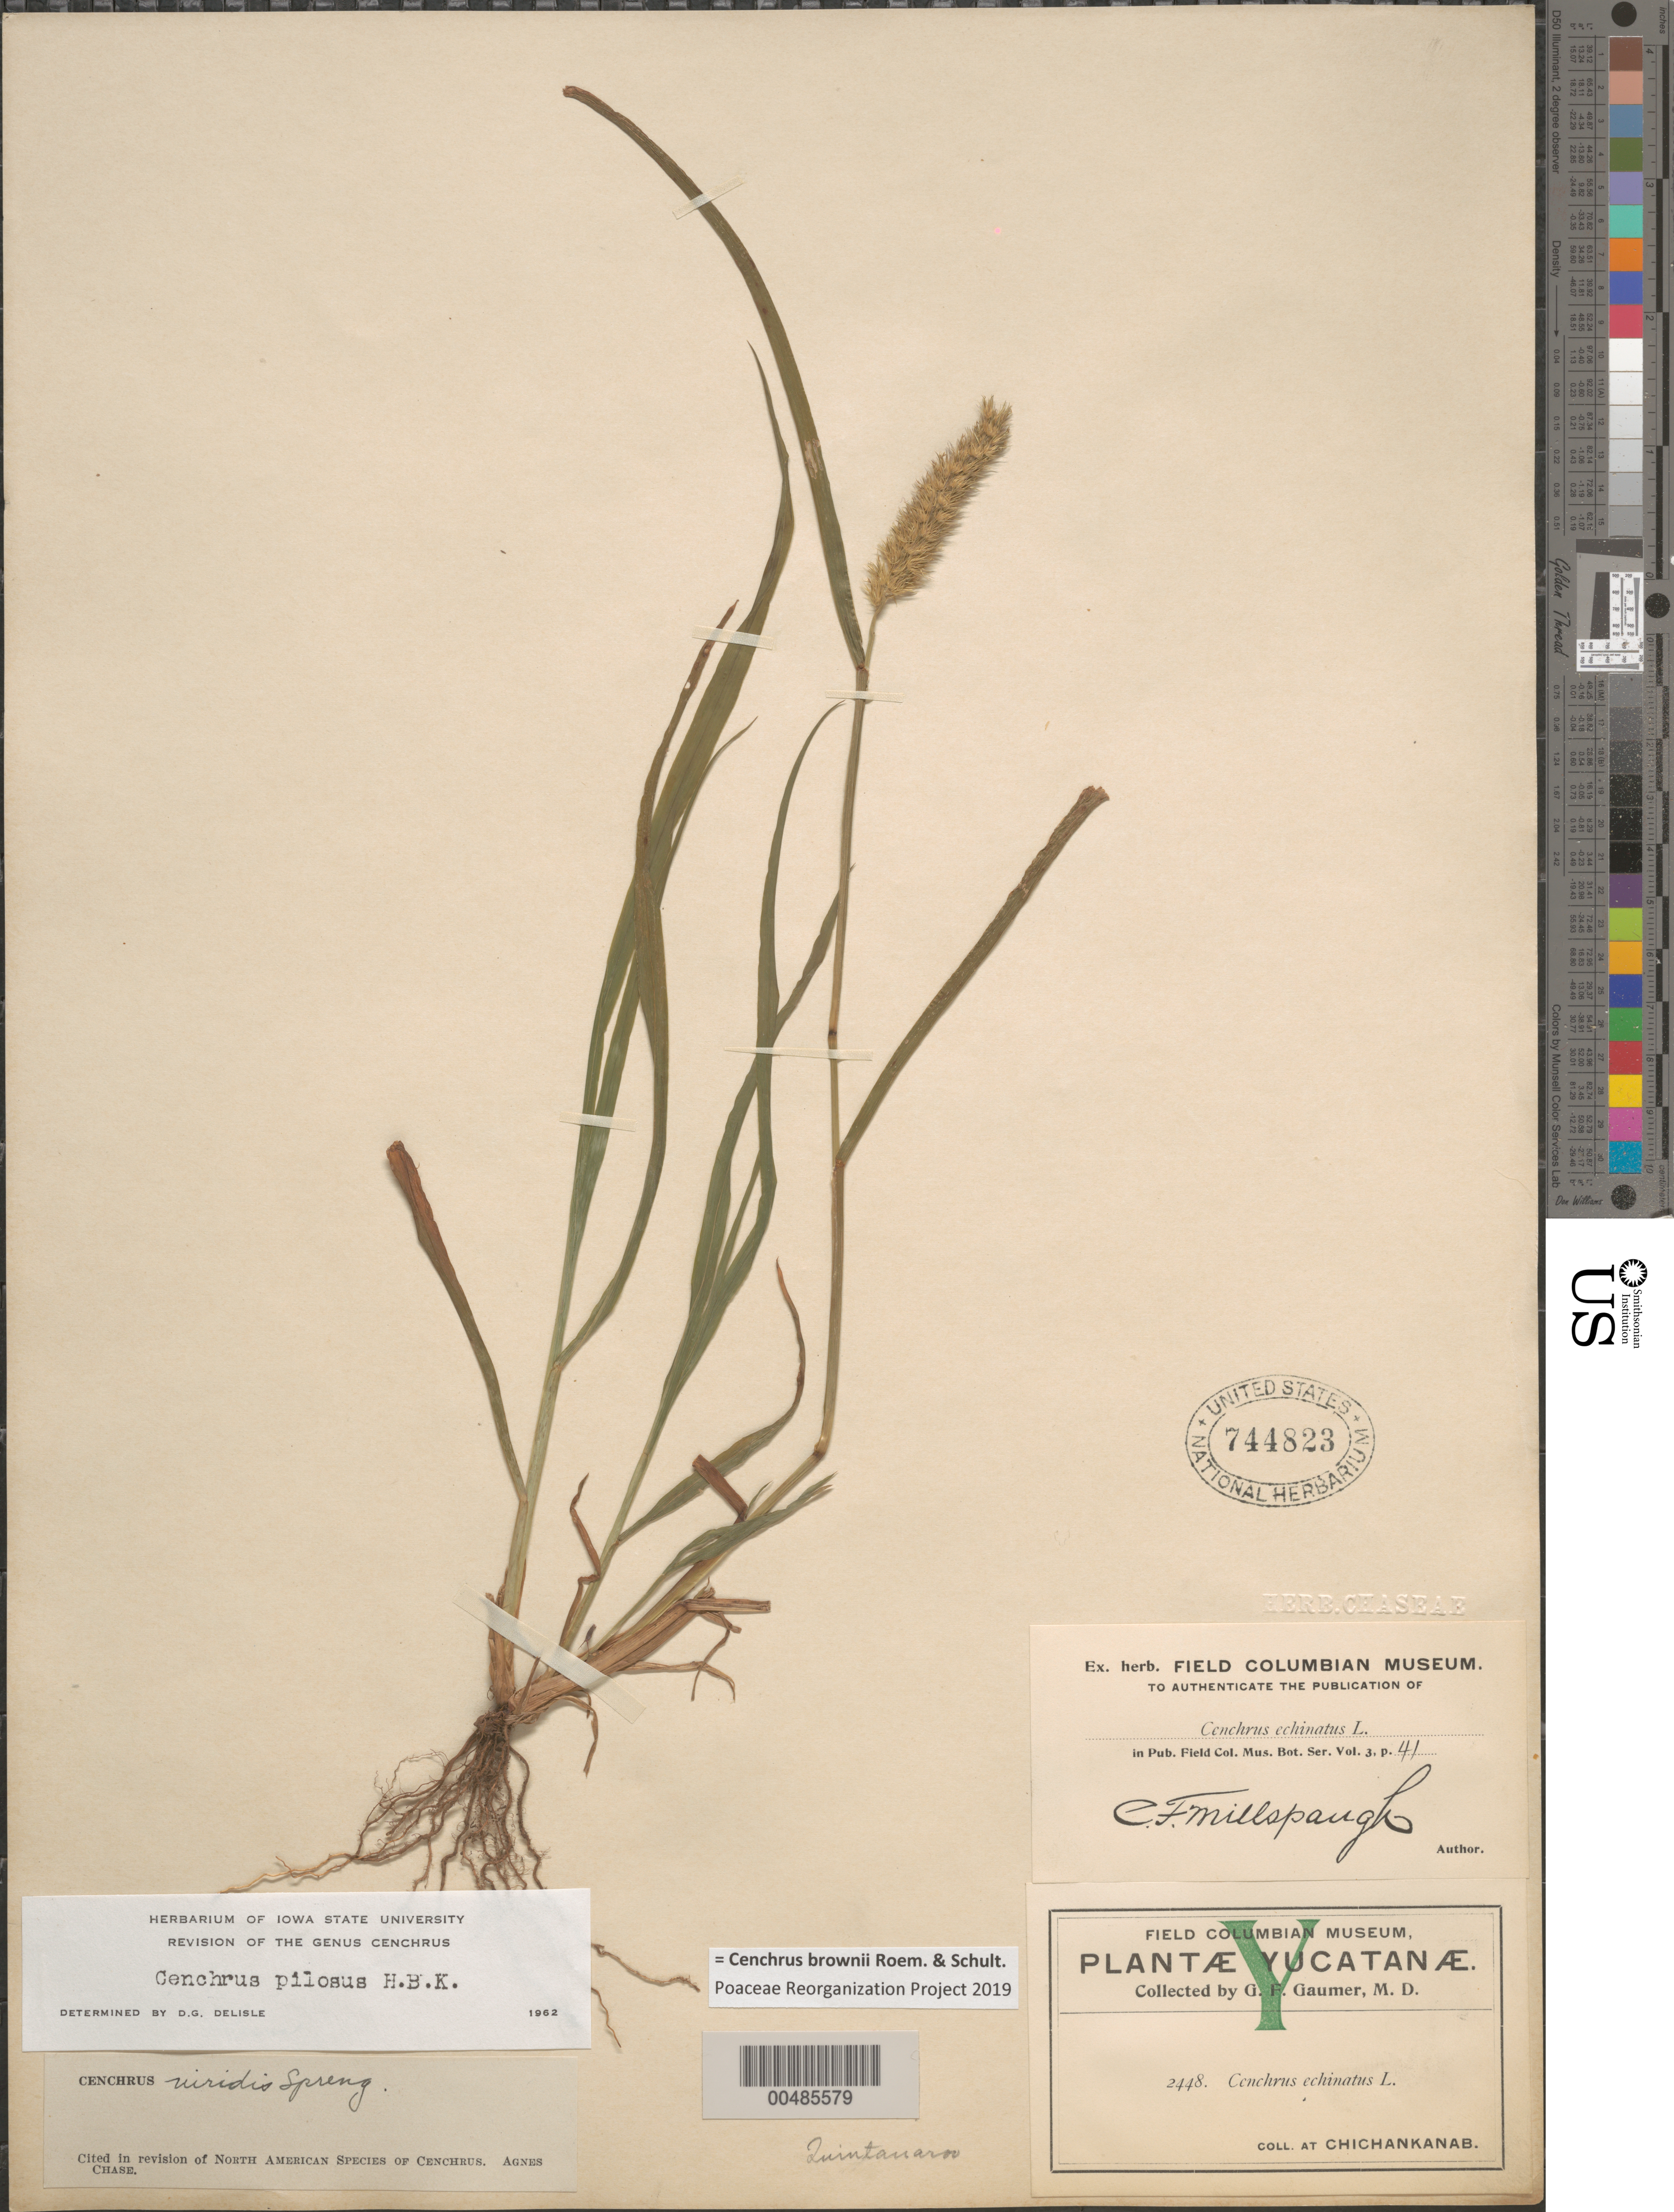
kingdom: Plantae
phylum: Tracheophyta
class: Liliopsida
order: Poales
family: Poaceae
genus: Cenchrus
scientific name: Cenchrus brownii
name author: Roem. & Schult.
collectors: G. F. Gaumer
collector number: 2448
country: Mexico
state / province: Yucatan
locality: Chichankanab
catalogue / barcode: US 744823